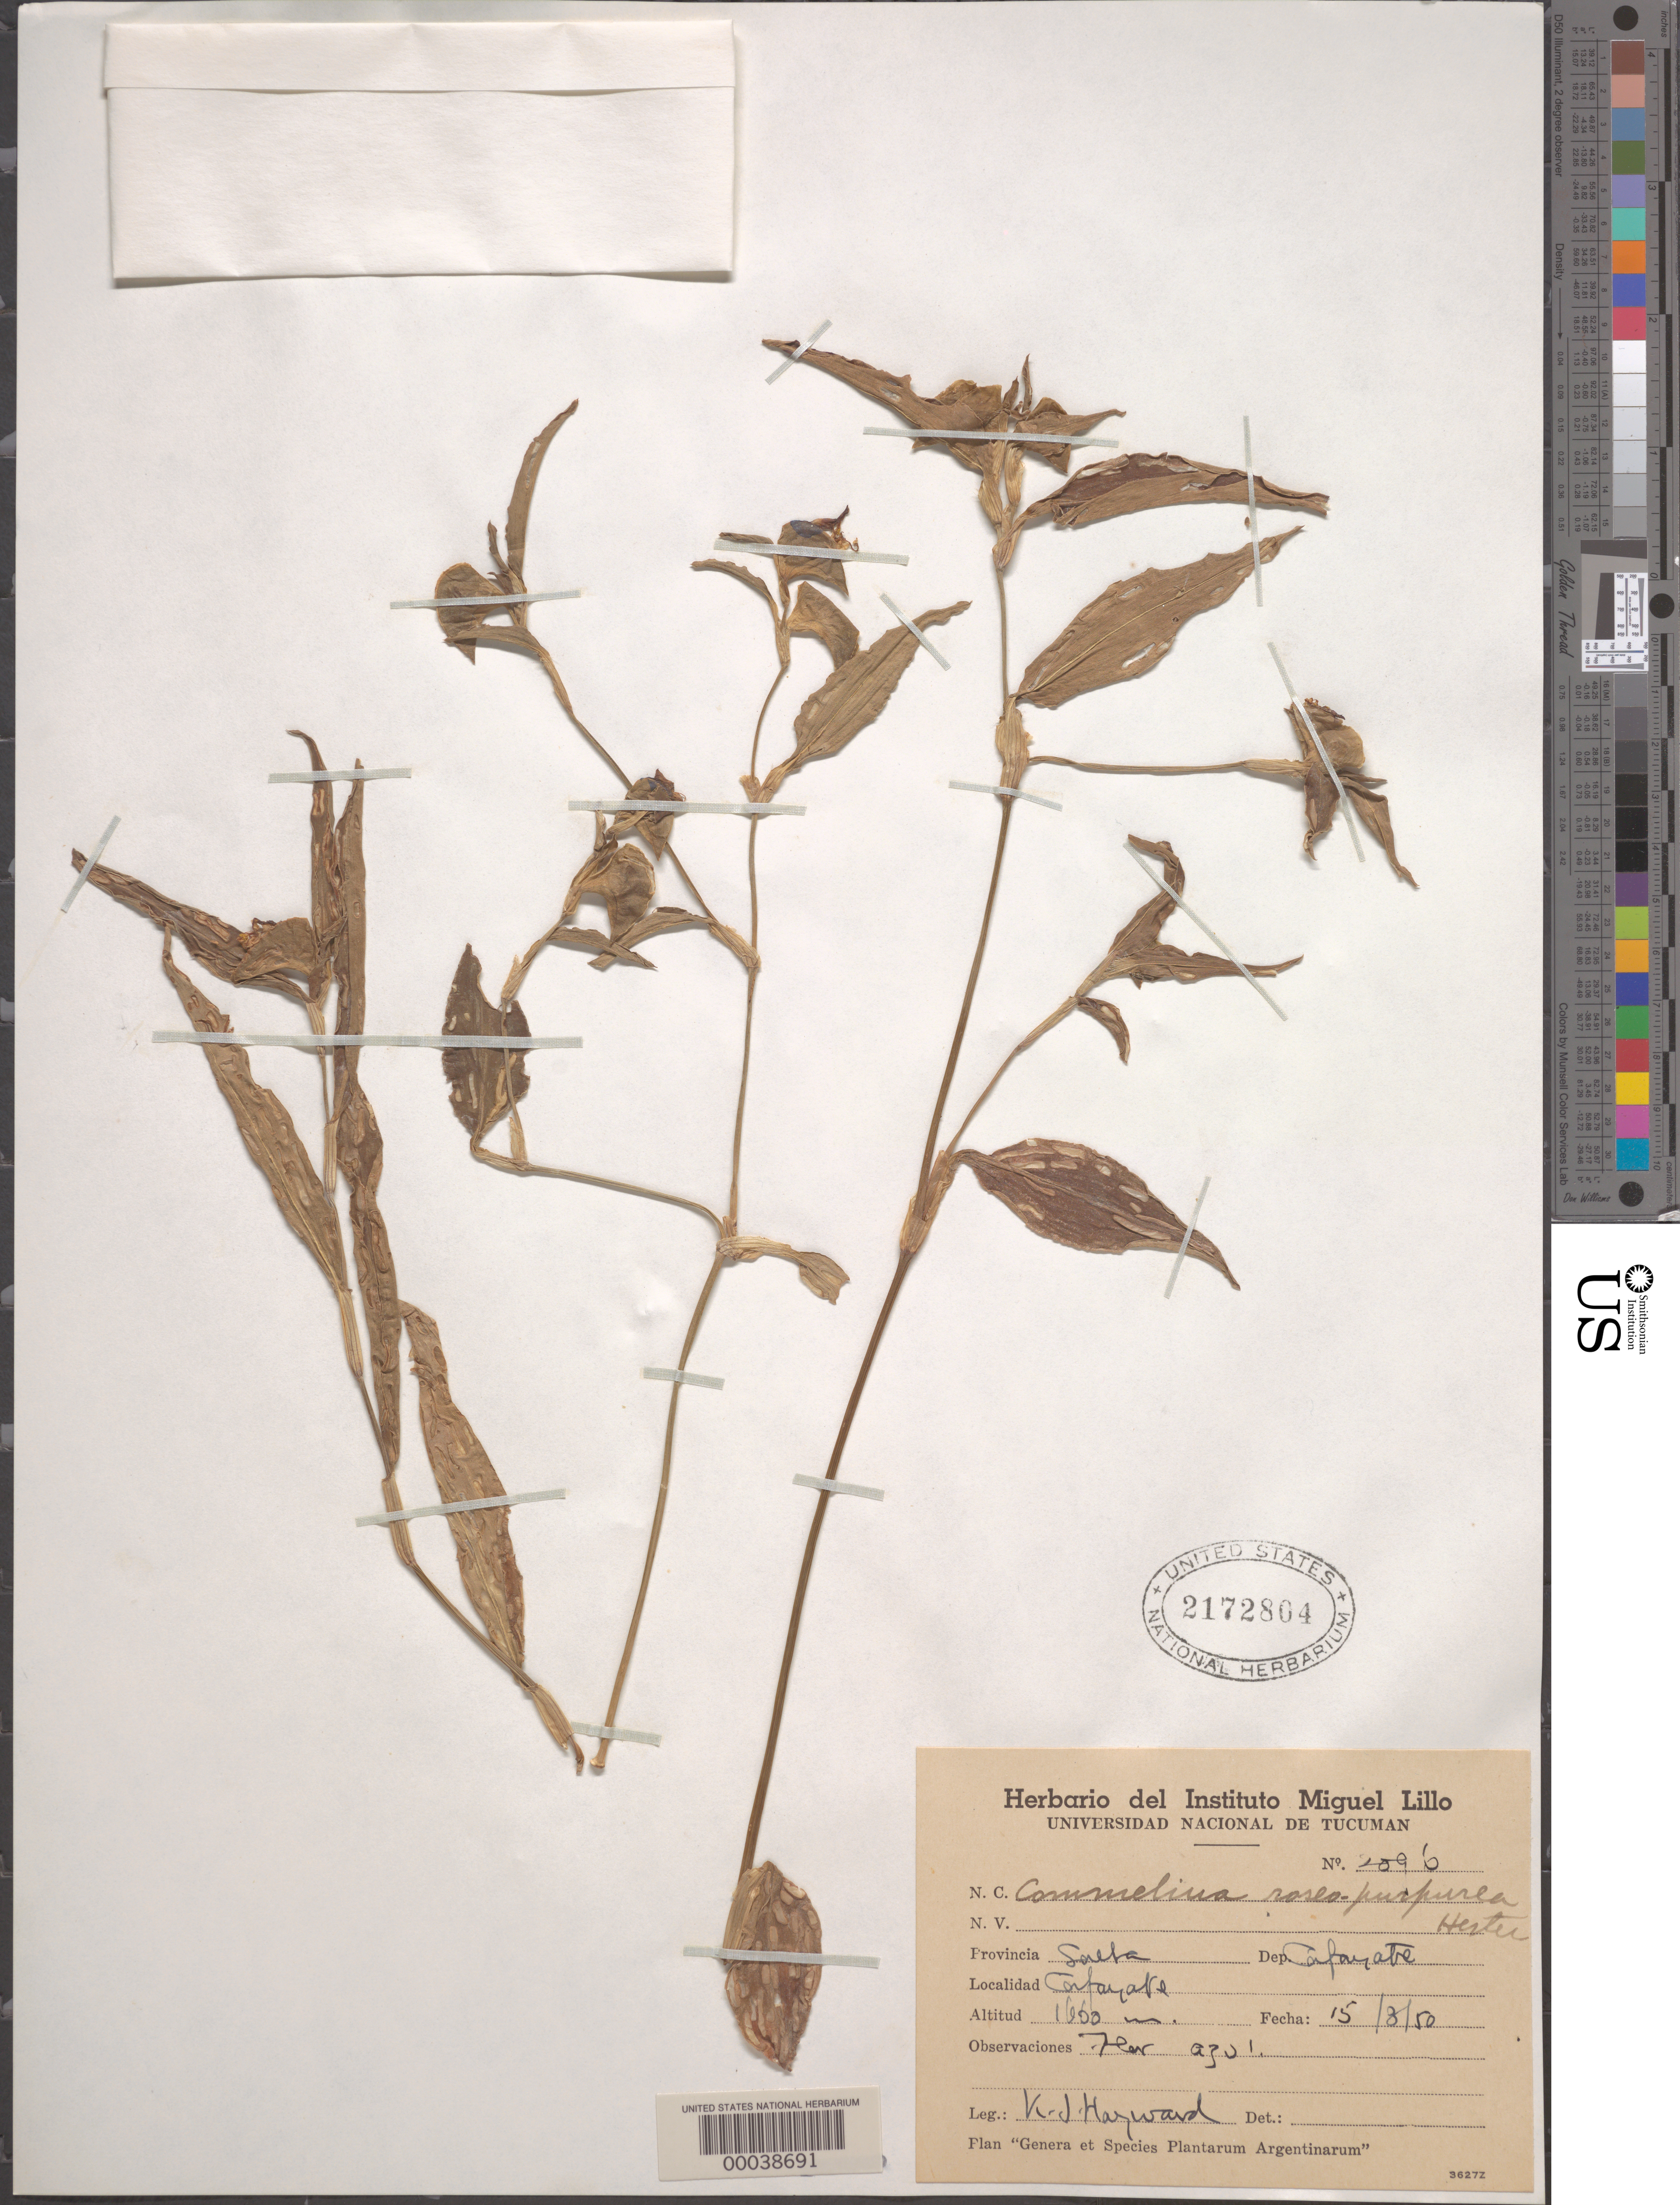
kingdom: Plantae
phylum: Tracheophyta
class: Liliopsida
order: Commelinales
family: Commelinaceae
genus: Commelina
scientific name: Commelina erecta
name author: L.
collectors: K. J. Hayward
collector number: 2096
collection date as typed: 15 Aug 1950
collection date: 1950-08-15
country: Argentina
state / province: Salta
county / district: Cafayate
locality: Cafayate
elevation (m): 1600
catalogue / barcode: US 2172804